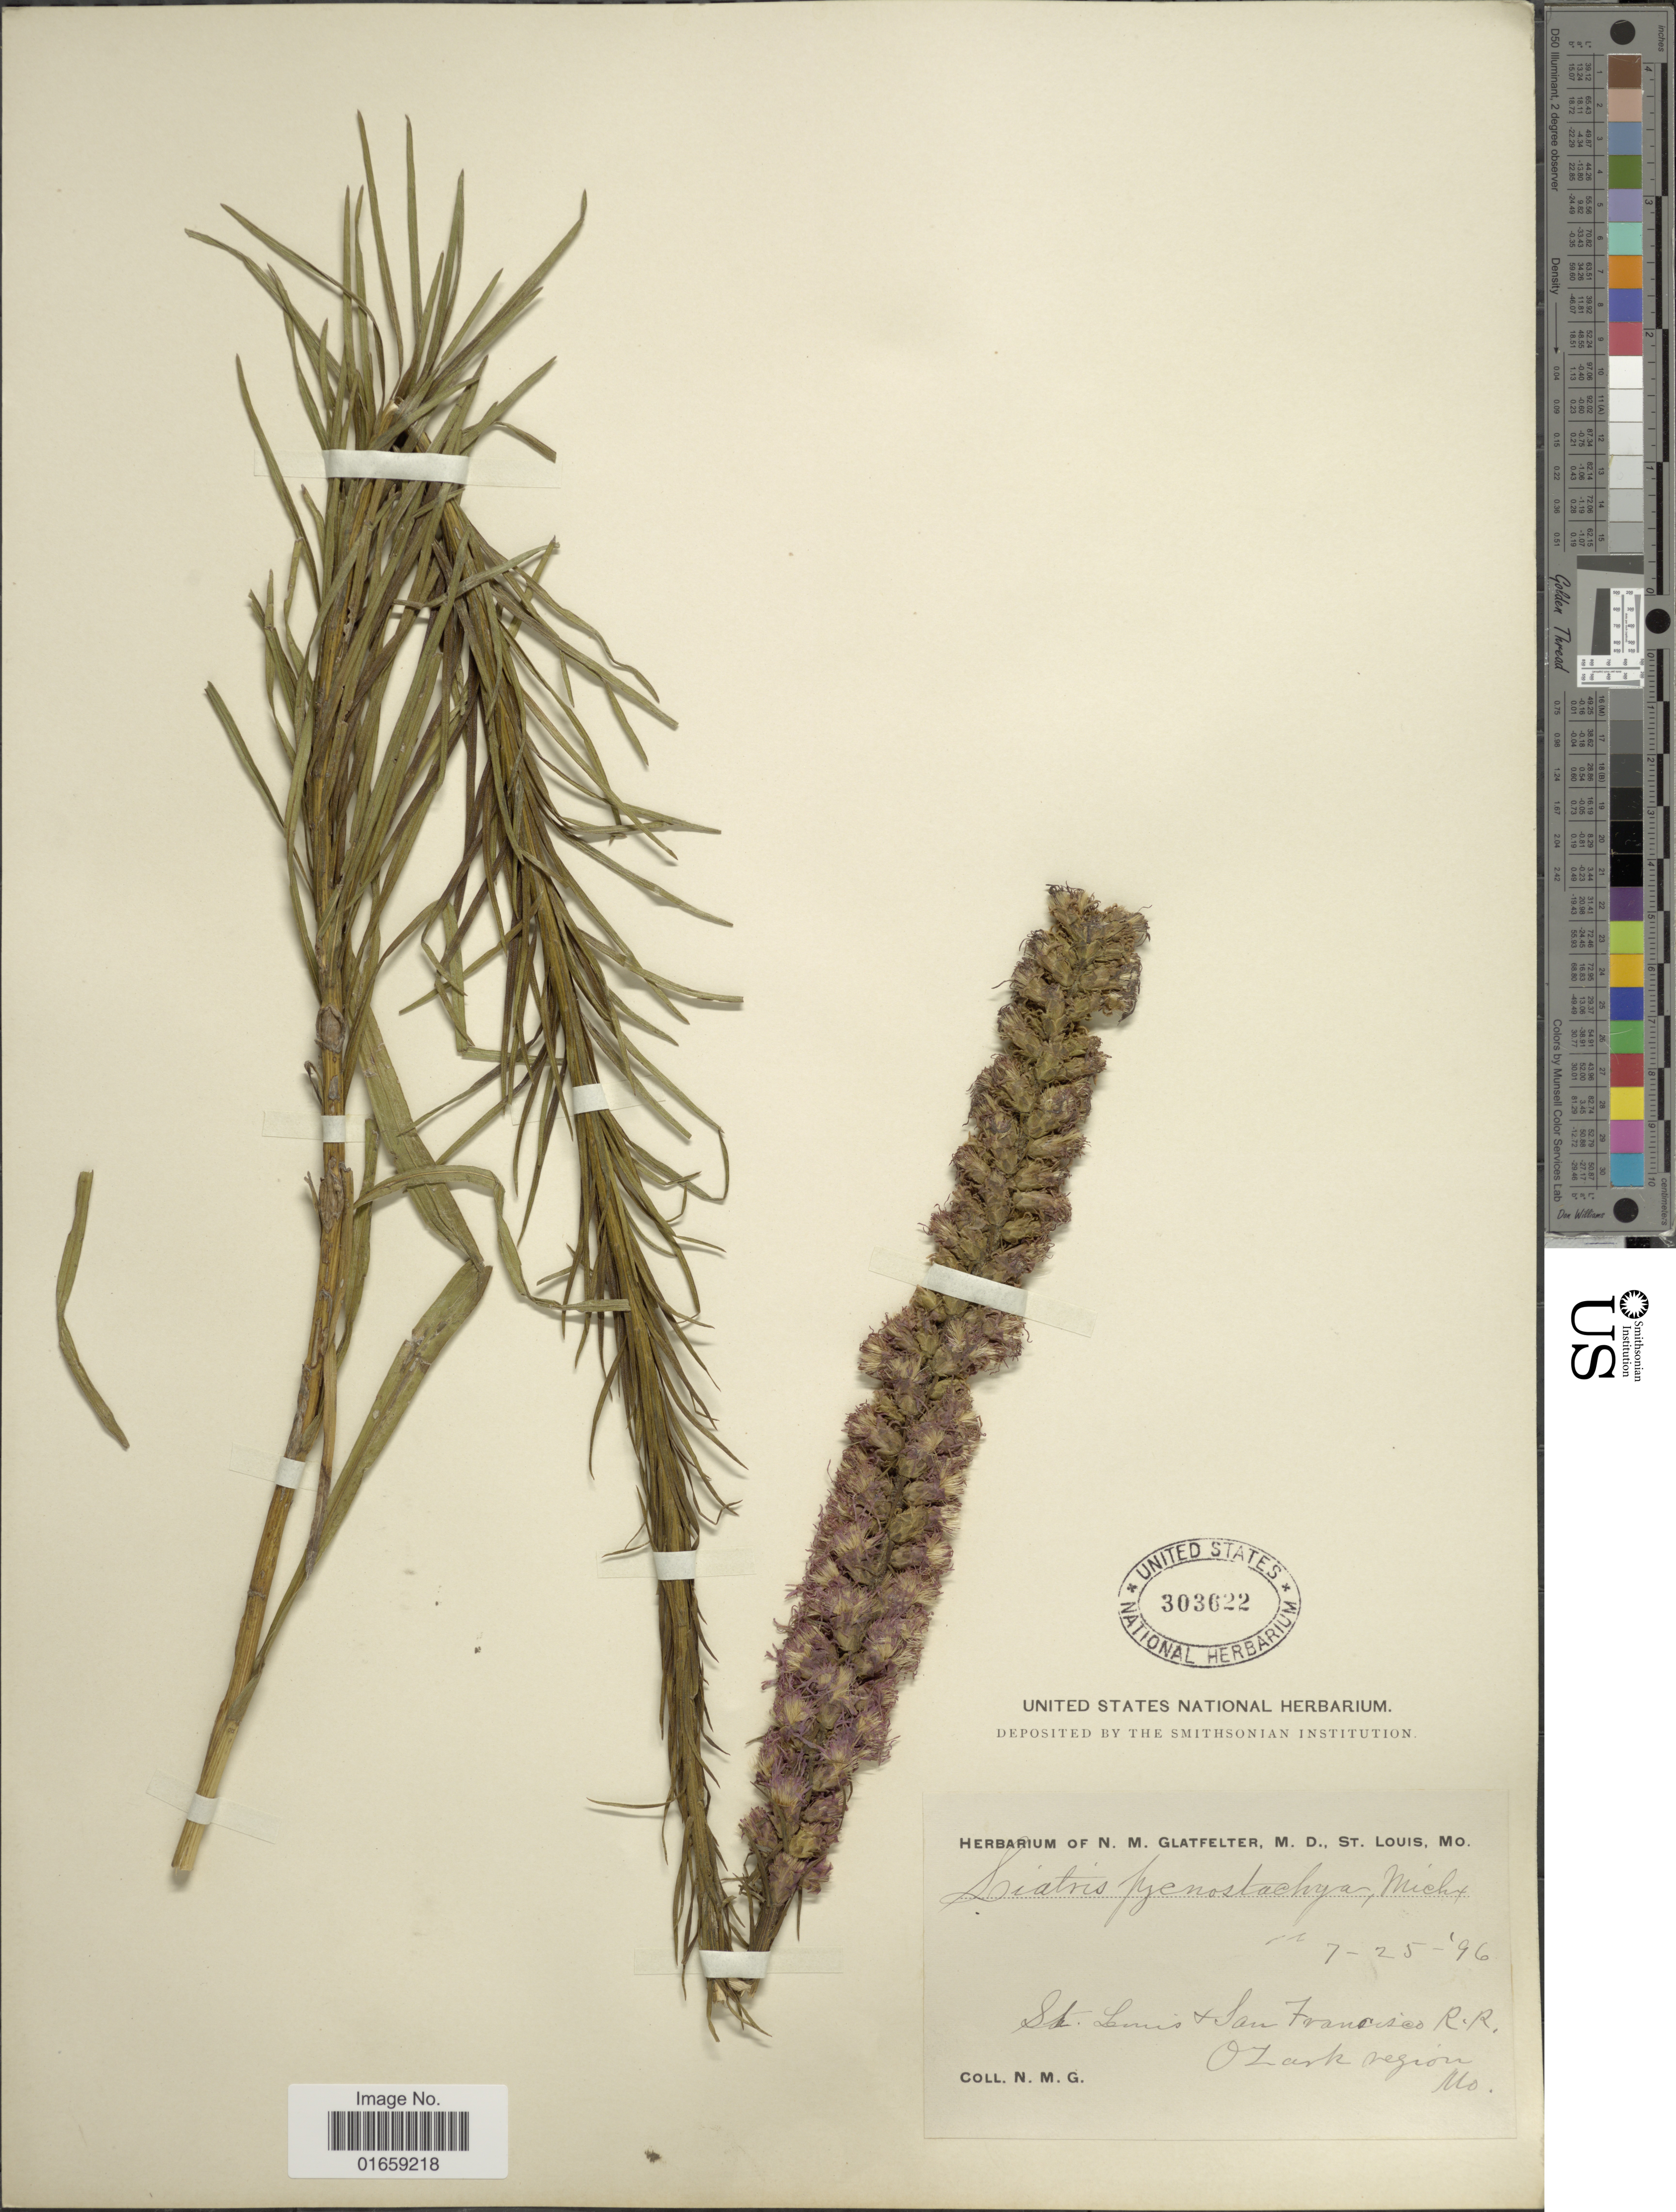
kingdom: Plantae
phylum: Tracheophyta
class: Magnoliopsida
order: Asterales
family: Asteraceae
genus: Liatris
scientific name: Liatris pycnostachya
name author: Michx.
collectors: N. M. Glatfelter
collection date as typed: Transcribed d/m/y: 25/7/96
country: United States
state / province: Missouri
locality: St. Louis + San Francisco R. R., Ozark region Mo.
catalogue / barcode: US 303622